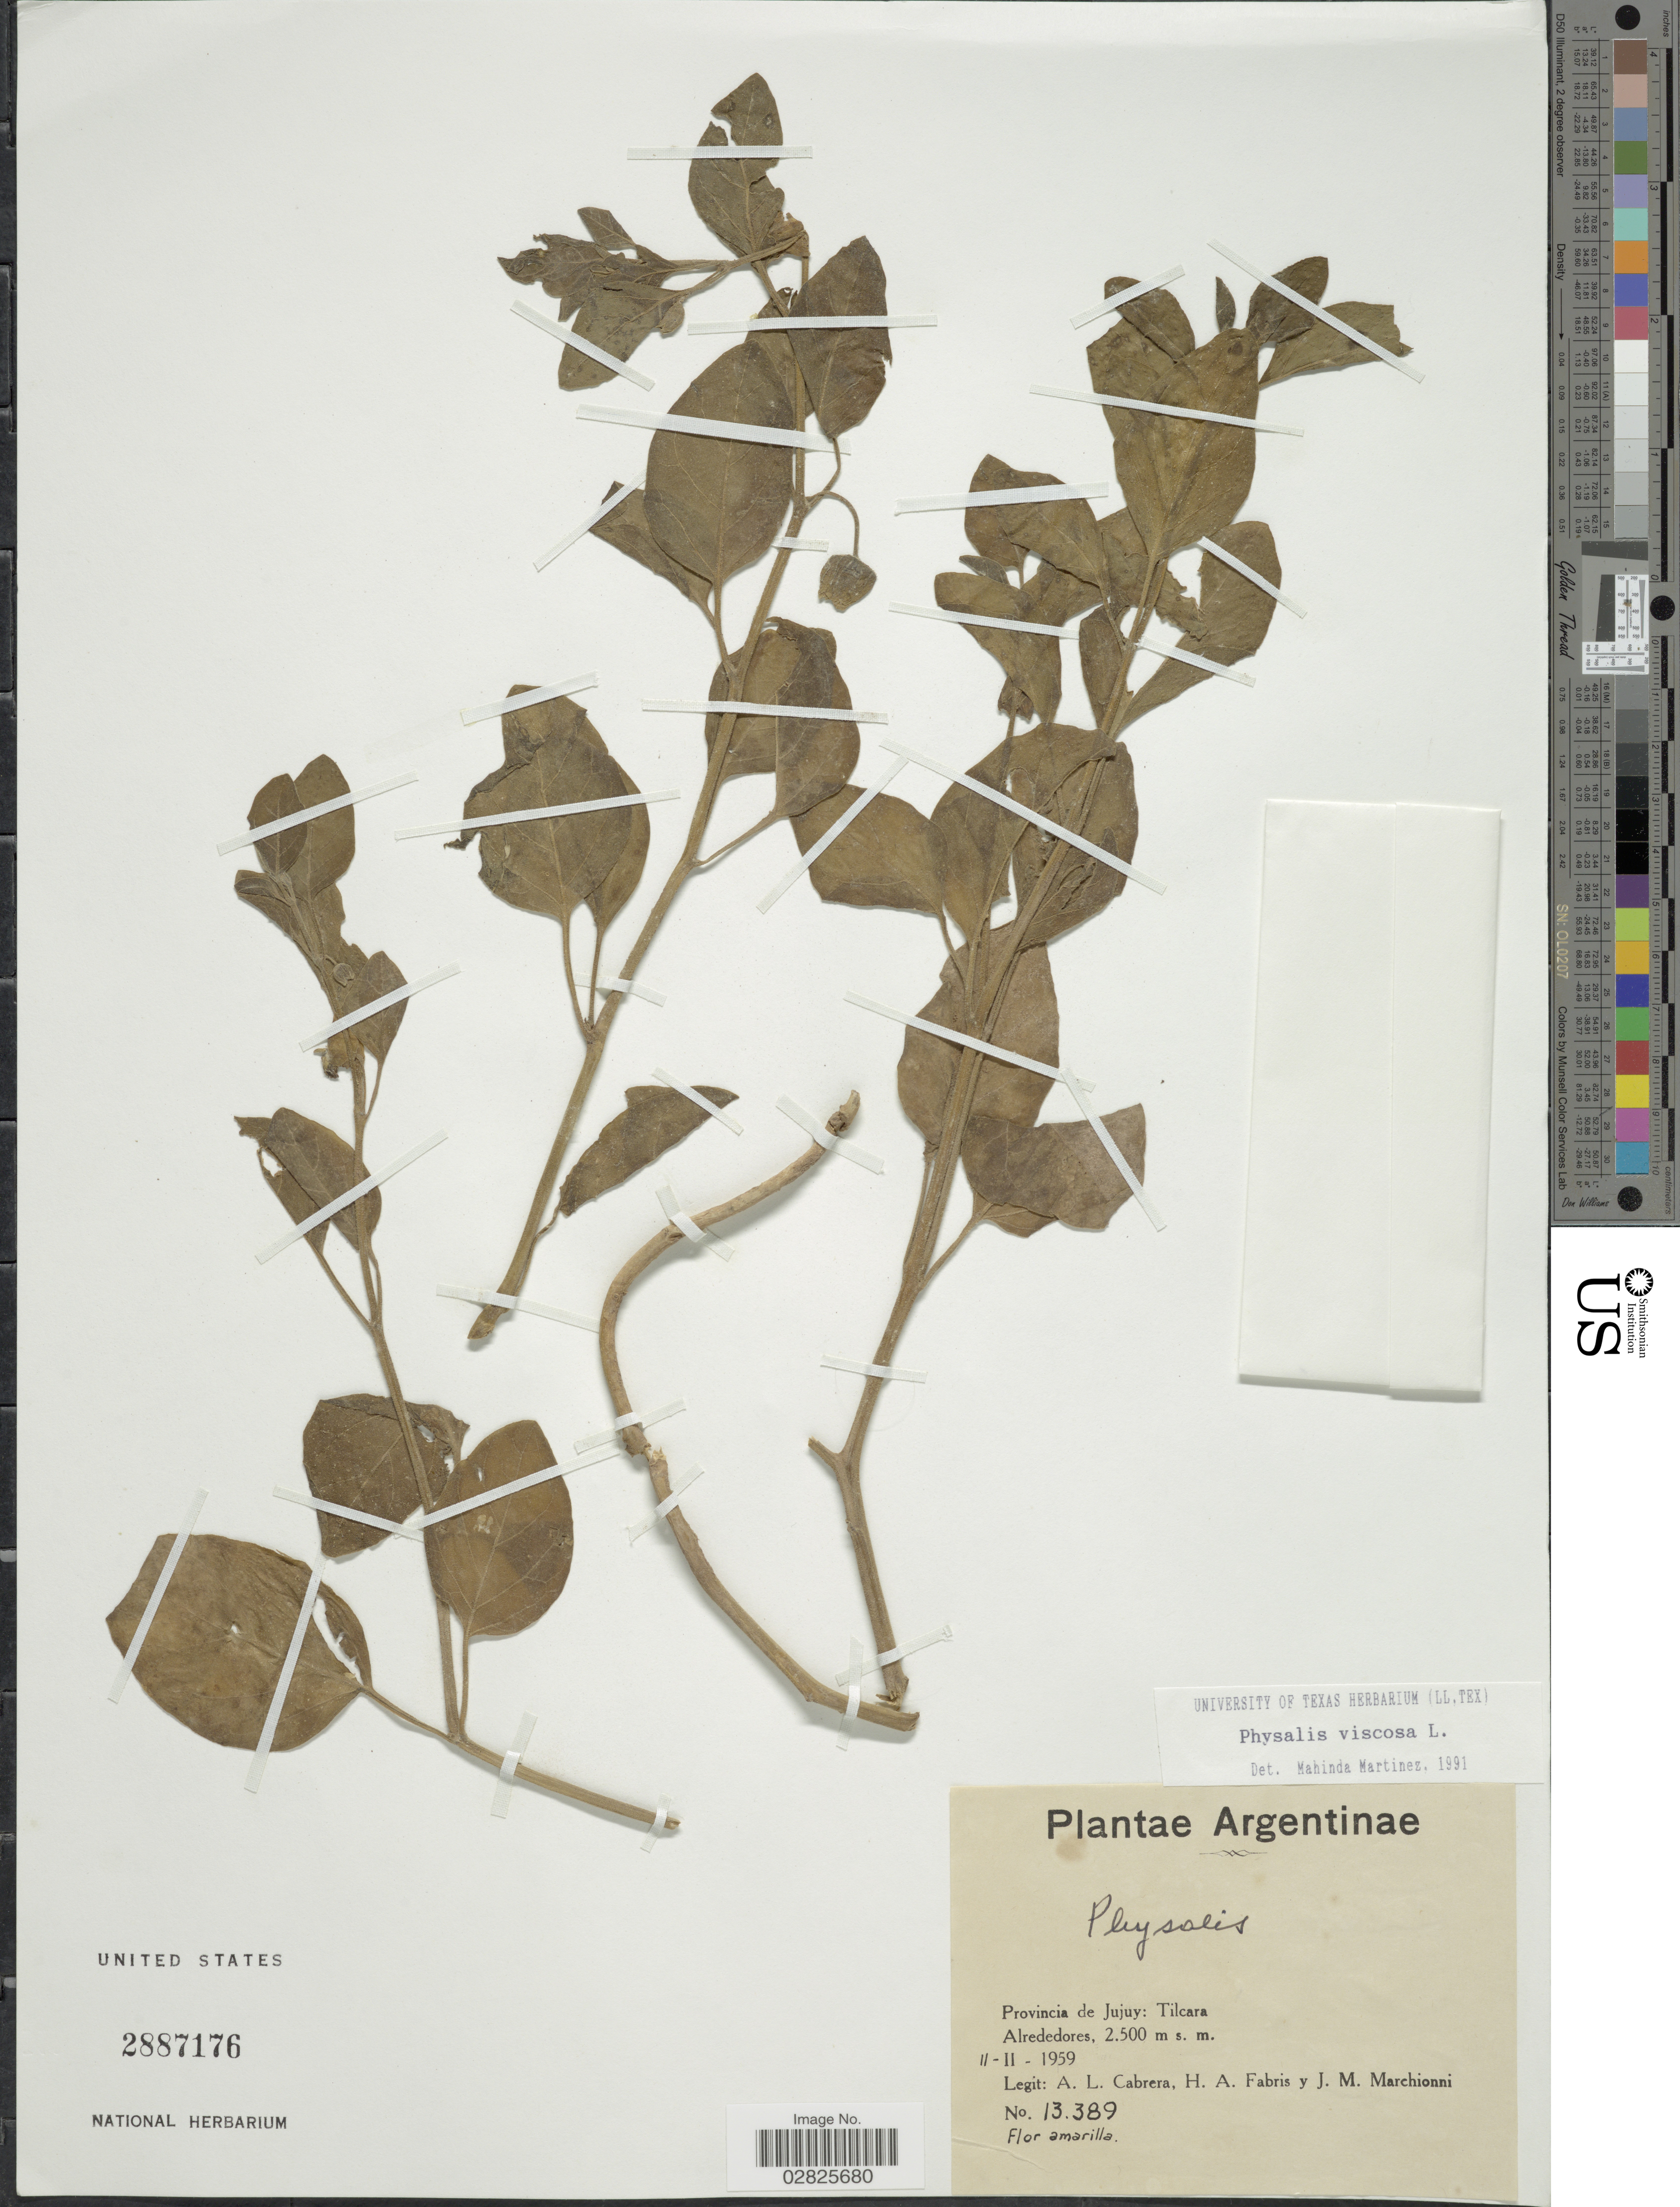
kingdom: Plantae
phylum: Tracheophyta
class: Magnoliopsida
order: Solanales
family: Solanaceae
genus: Physalis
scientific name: Physalis viscosa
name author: L.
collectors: A. L. Cabrera, H. A. Fabris & J. Marchionni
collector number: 13389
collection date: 1959-02-11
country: Argentina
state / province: Jujuy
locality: Tilcara. Alrededores.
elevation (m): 2500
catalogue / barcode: US 2887176